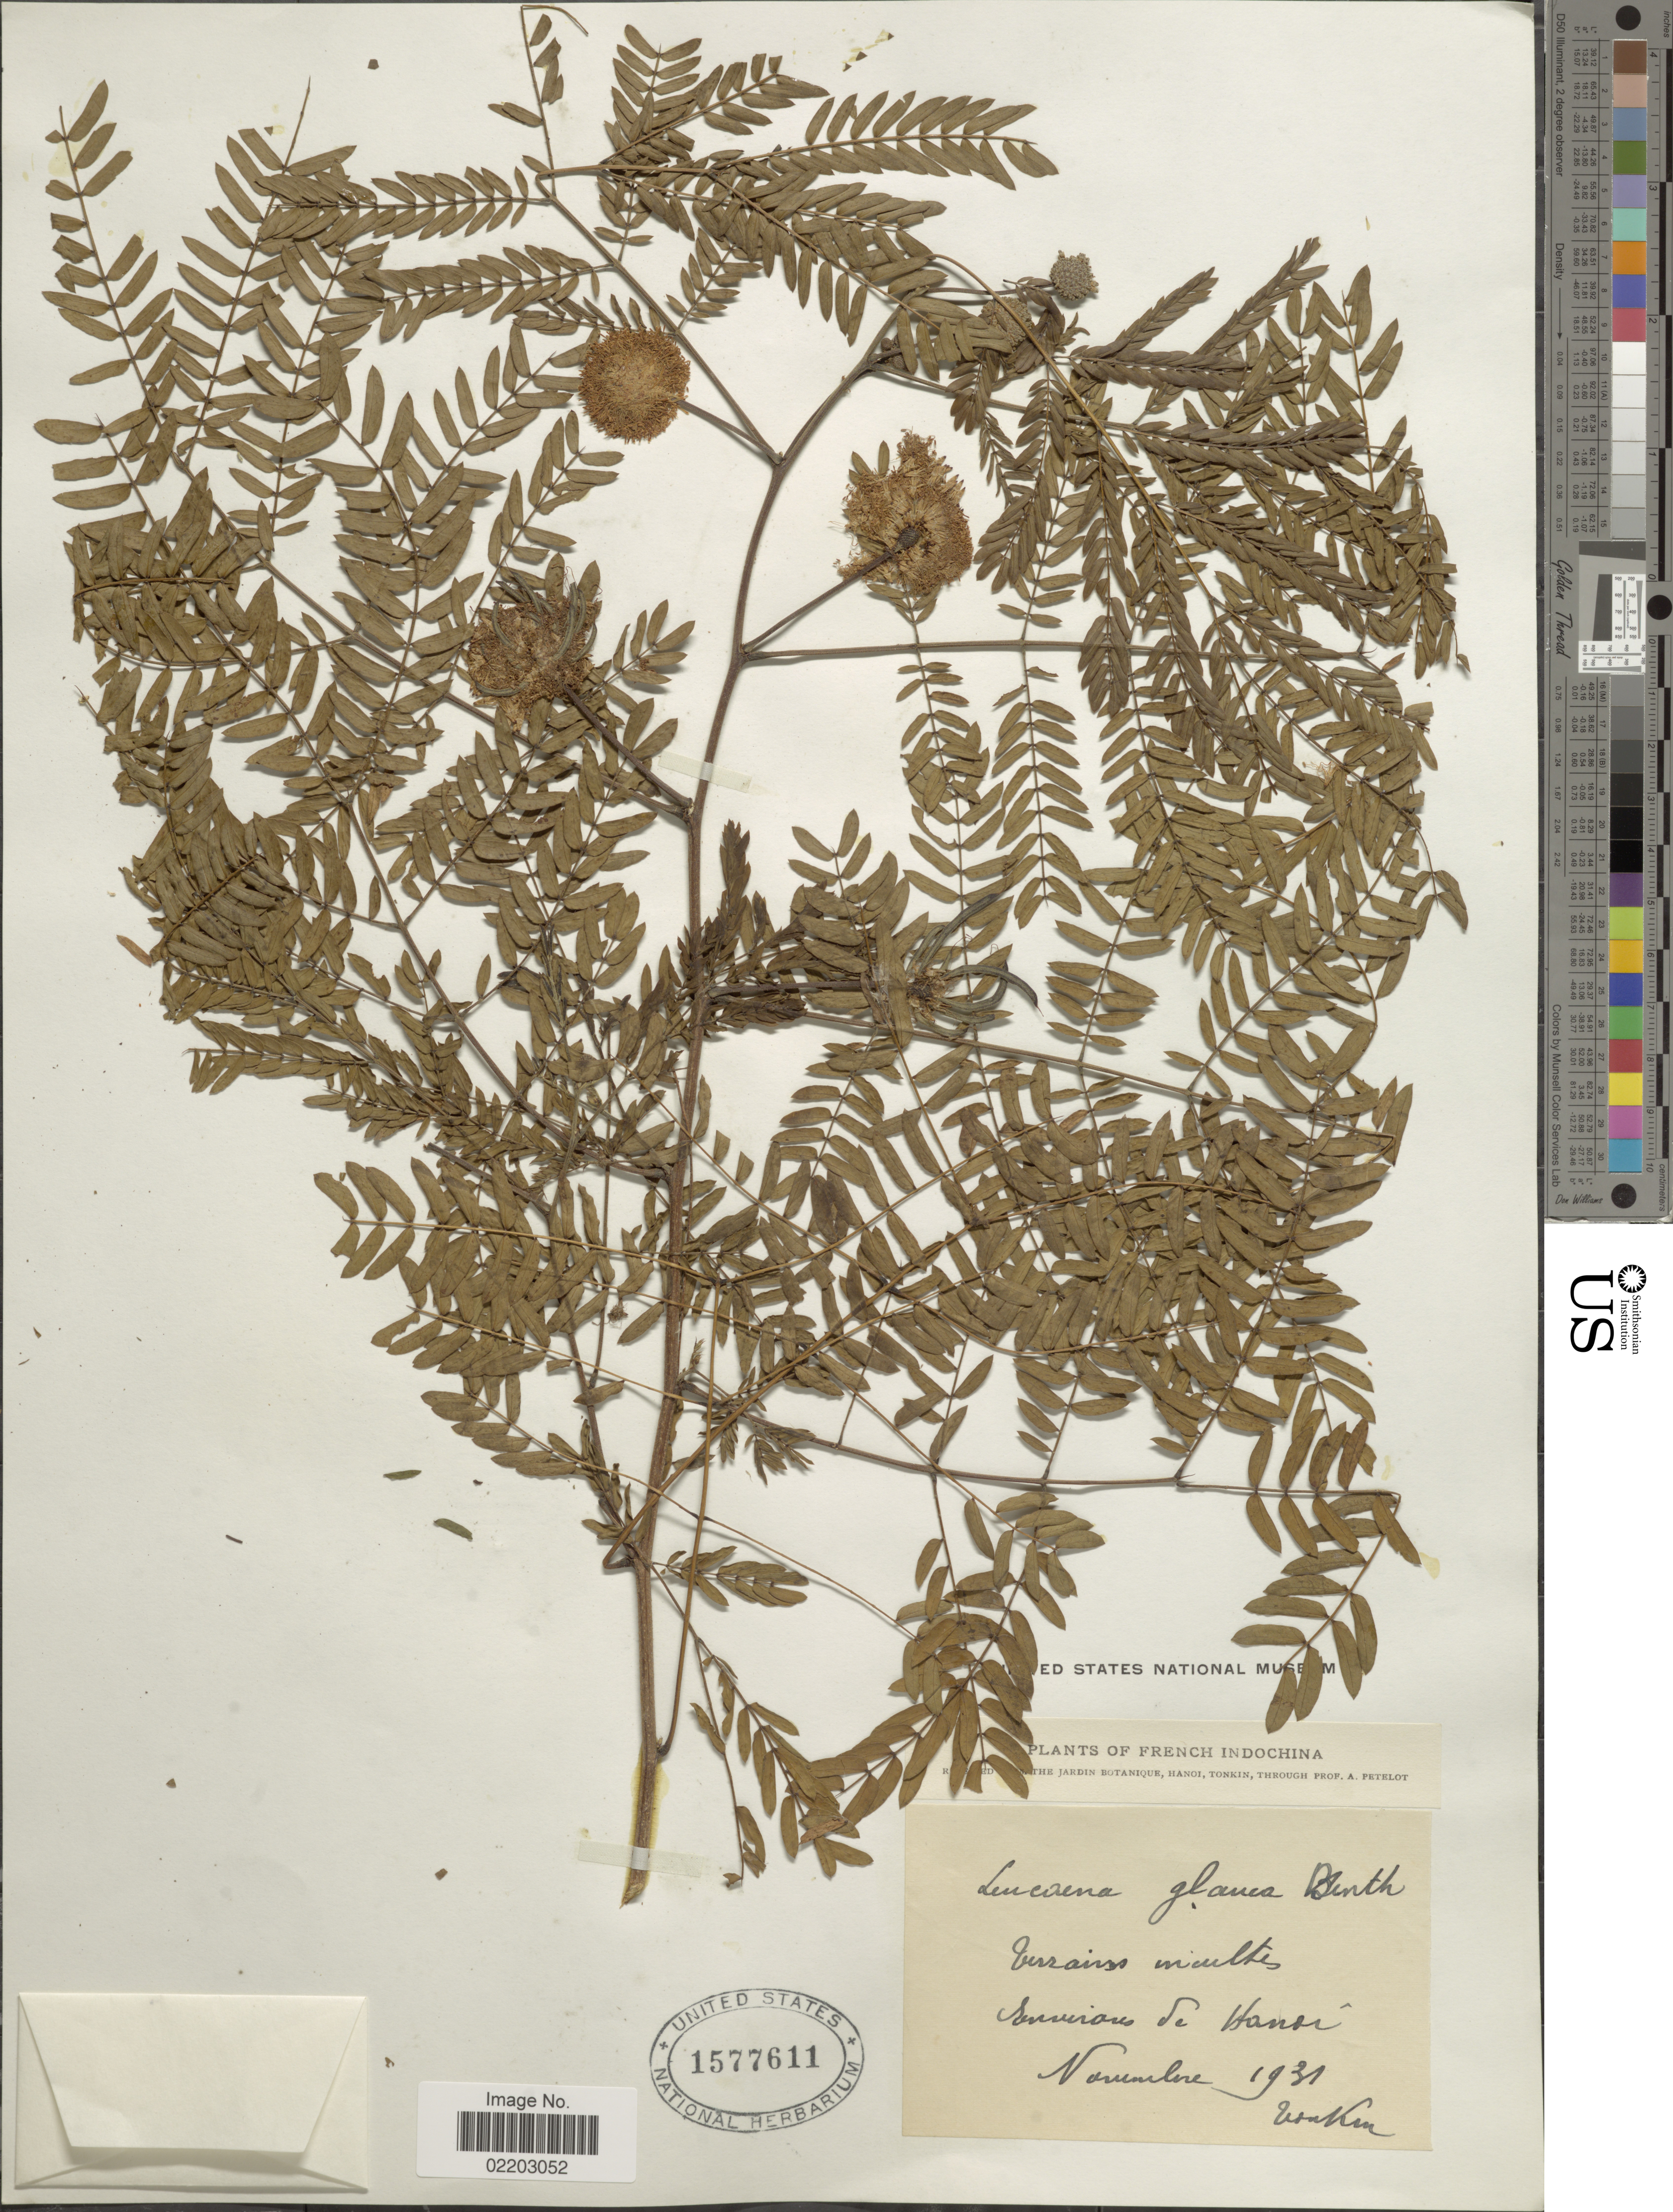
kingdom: Plantae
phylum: Tracheophyta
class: Magnoliopsida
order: Fabales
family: Fabaceae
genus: Leucaena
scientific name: Leucaena leucocephala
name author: (Lam.) de Wit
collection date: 1931-11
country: Vietnam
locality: French Indochina. Environs de Hanoi, Tonkin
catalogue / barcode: US 1577611